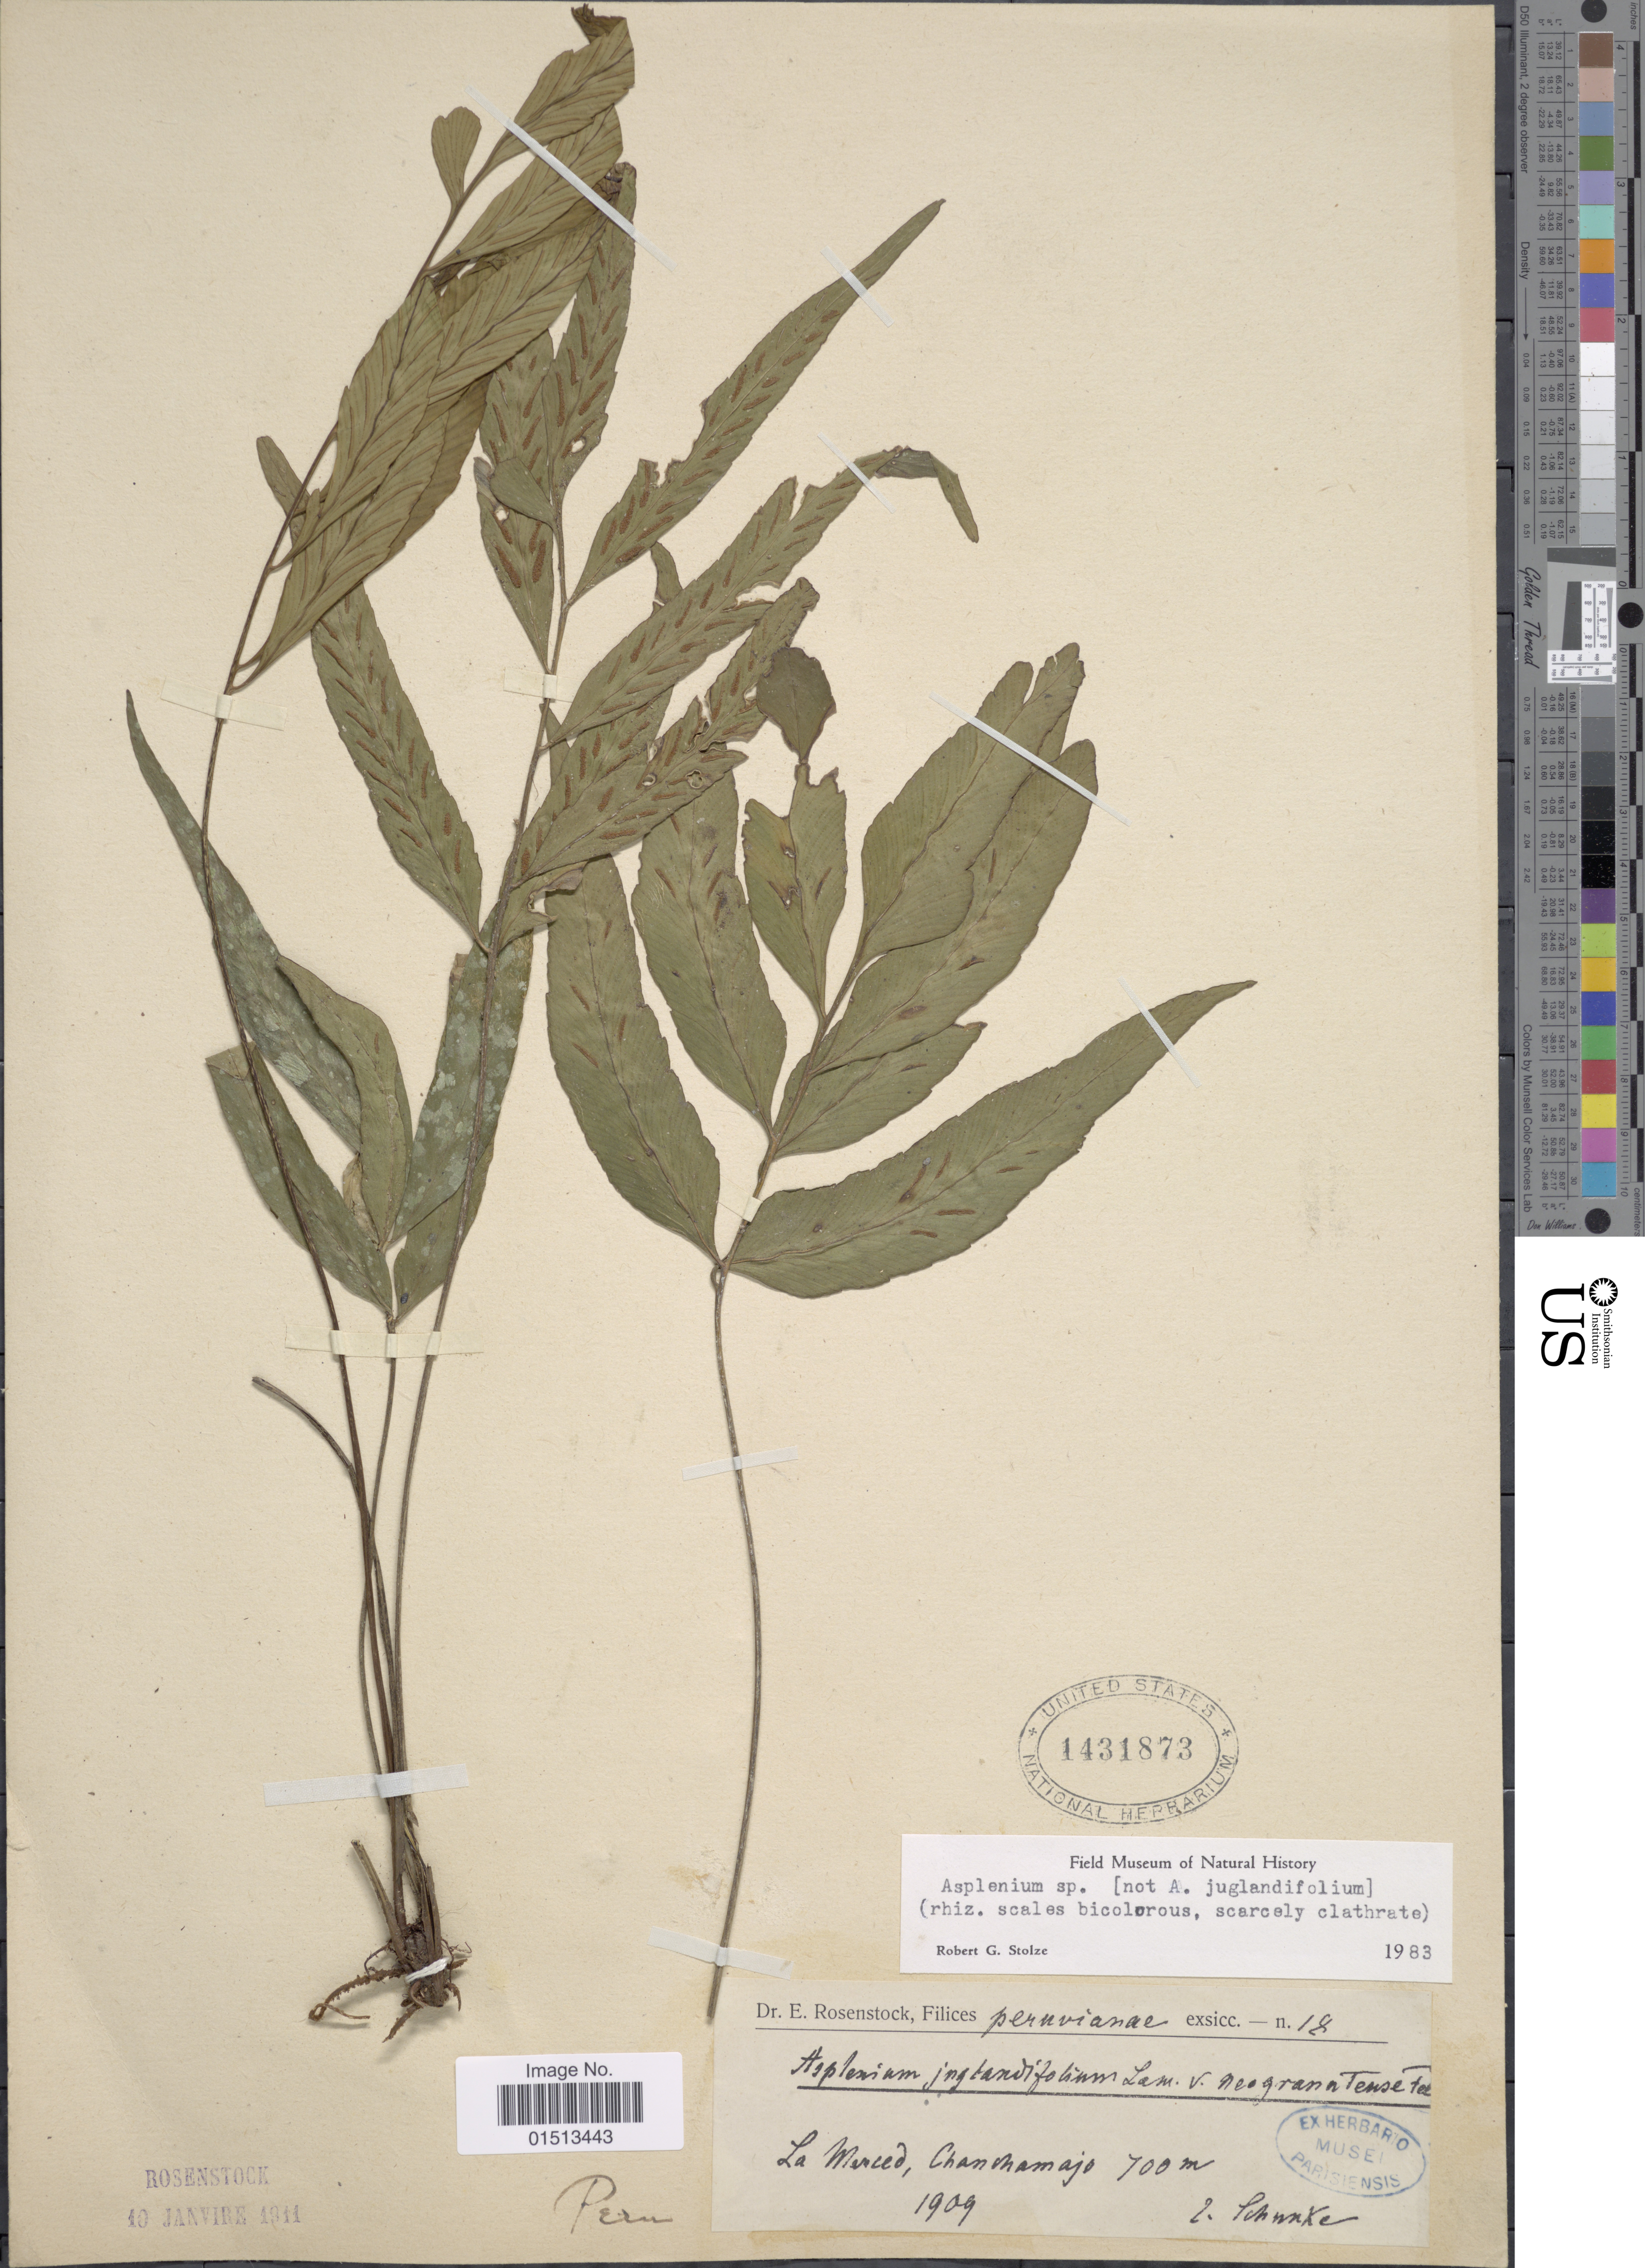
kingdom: Plantae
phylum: Tracheophyta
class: Polypodiopsida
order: Polypodiales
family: Aspleniaceae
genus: Asplenium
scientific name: Asplenium tuerckheimii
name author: Maxon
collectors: C. Schunke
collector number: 18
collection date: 1909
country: Peru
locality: La Merced, Chanchamajo.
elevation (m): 700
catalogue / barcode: US 1431873